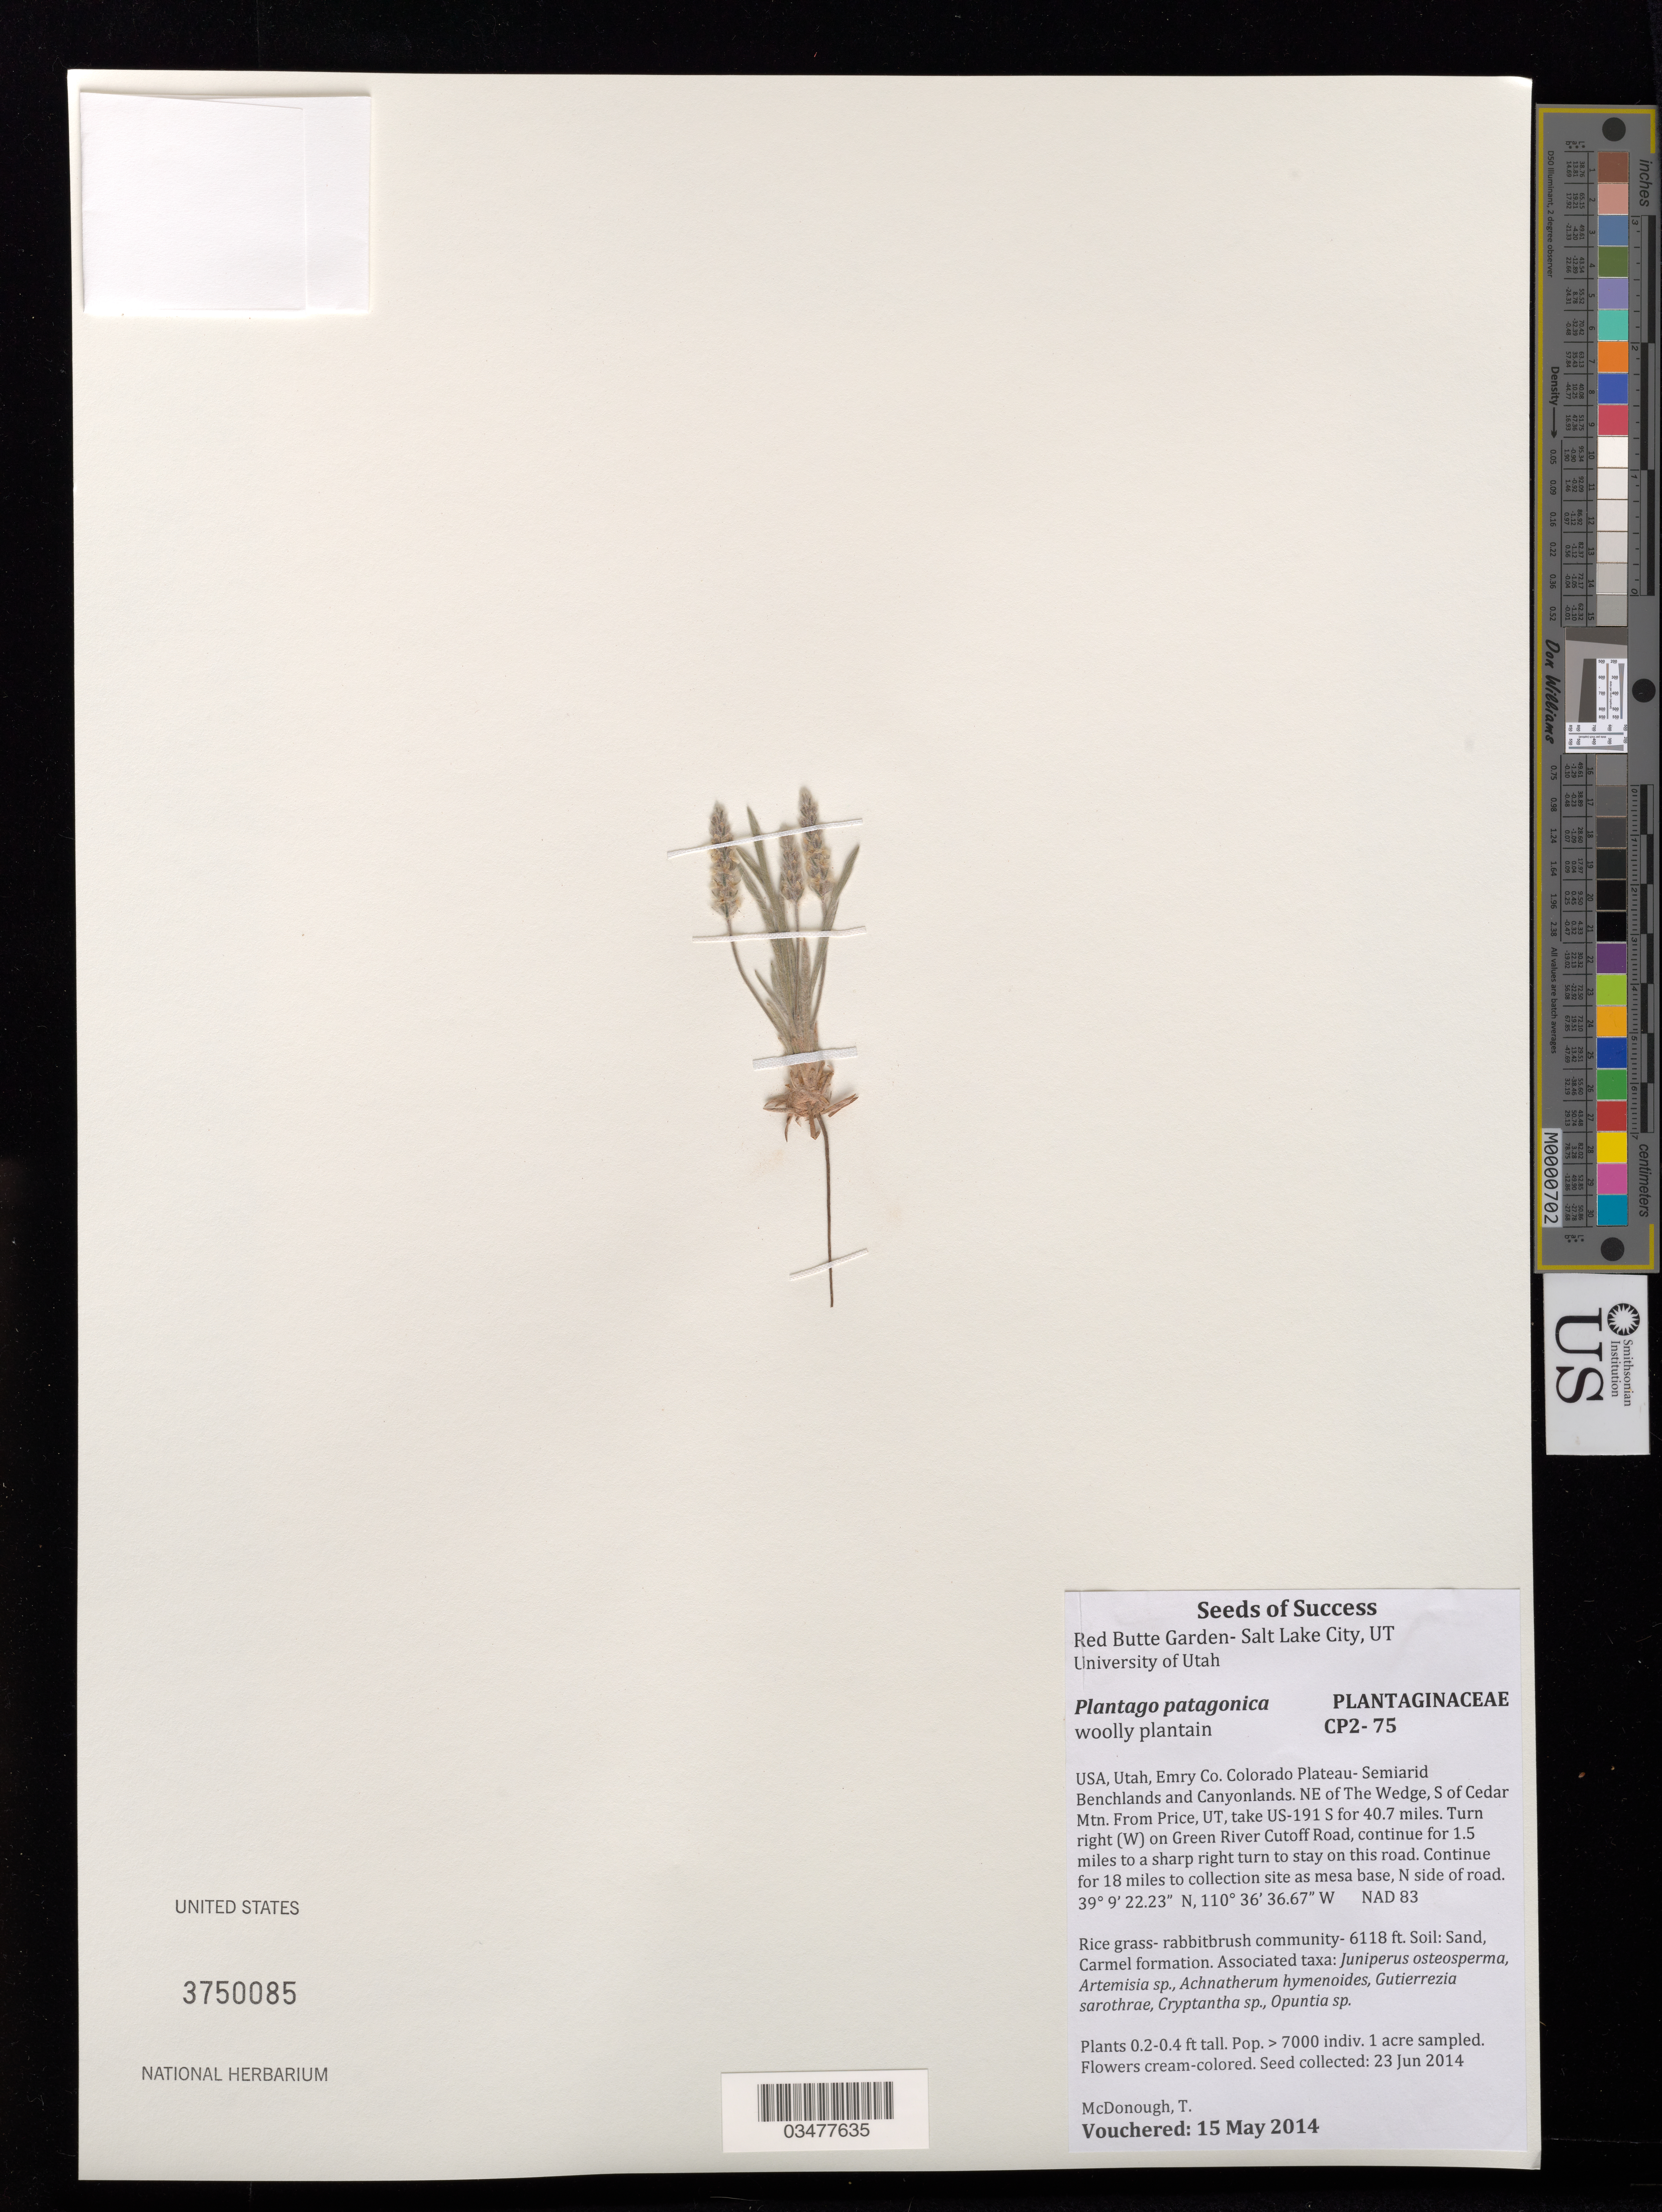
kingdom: Plantae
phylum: Tracheophyta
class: Magnoliopsida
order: Lamiales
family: Plantaginaceae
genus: Plantago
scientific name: Plantago patagonica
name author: Jacq.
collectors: T. McDonough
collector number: CP2-75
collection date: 2014-06-23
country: United States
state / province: Utah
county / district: Emery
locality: Benchlands and Canyonlands. NE of the Wedge, S of Cedar Mtn.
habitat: Rice grass- rabbitbrush community. Soil: sand, Carmel formation. With Artemisia sp., Cryptantha sp., Opuntia sp., etc.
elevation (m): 1865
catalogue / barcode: US 3750085